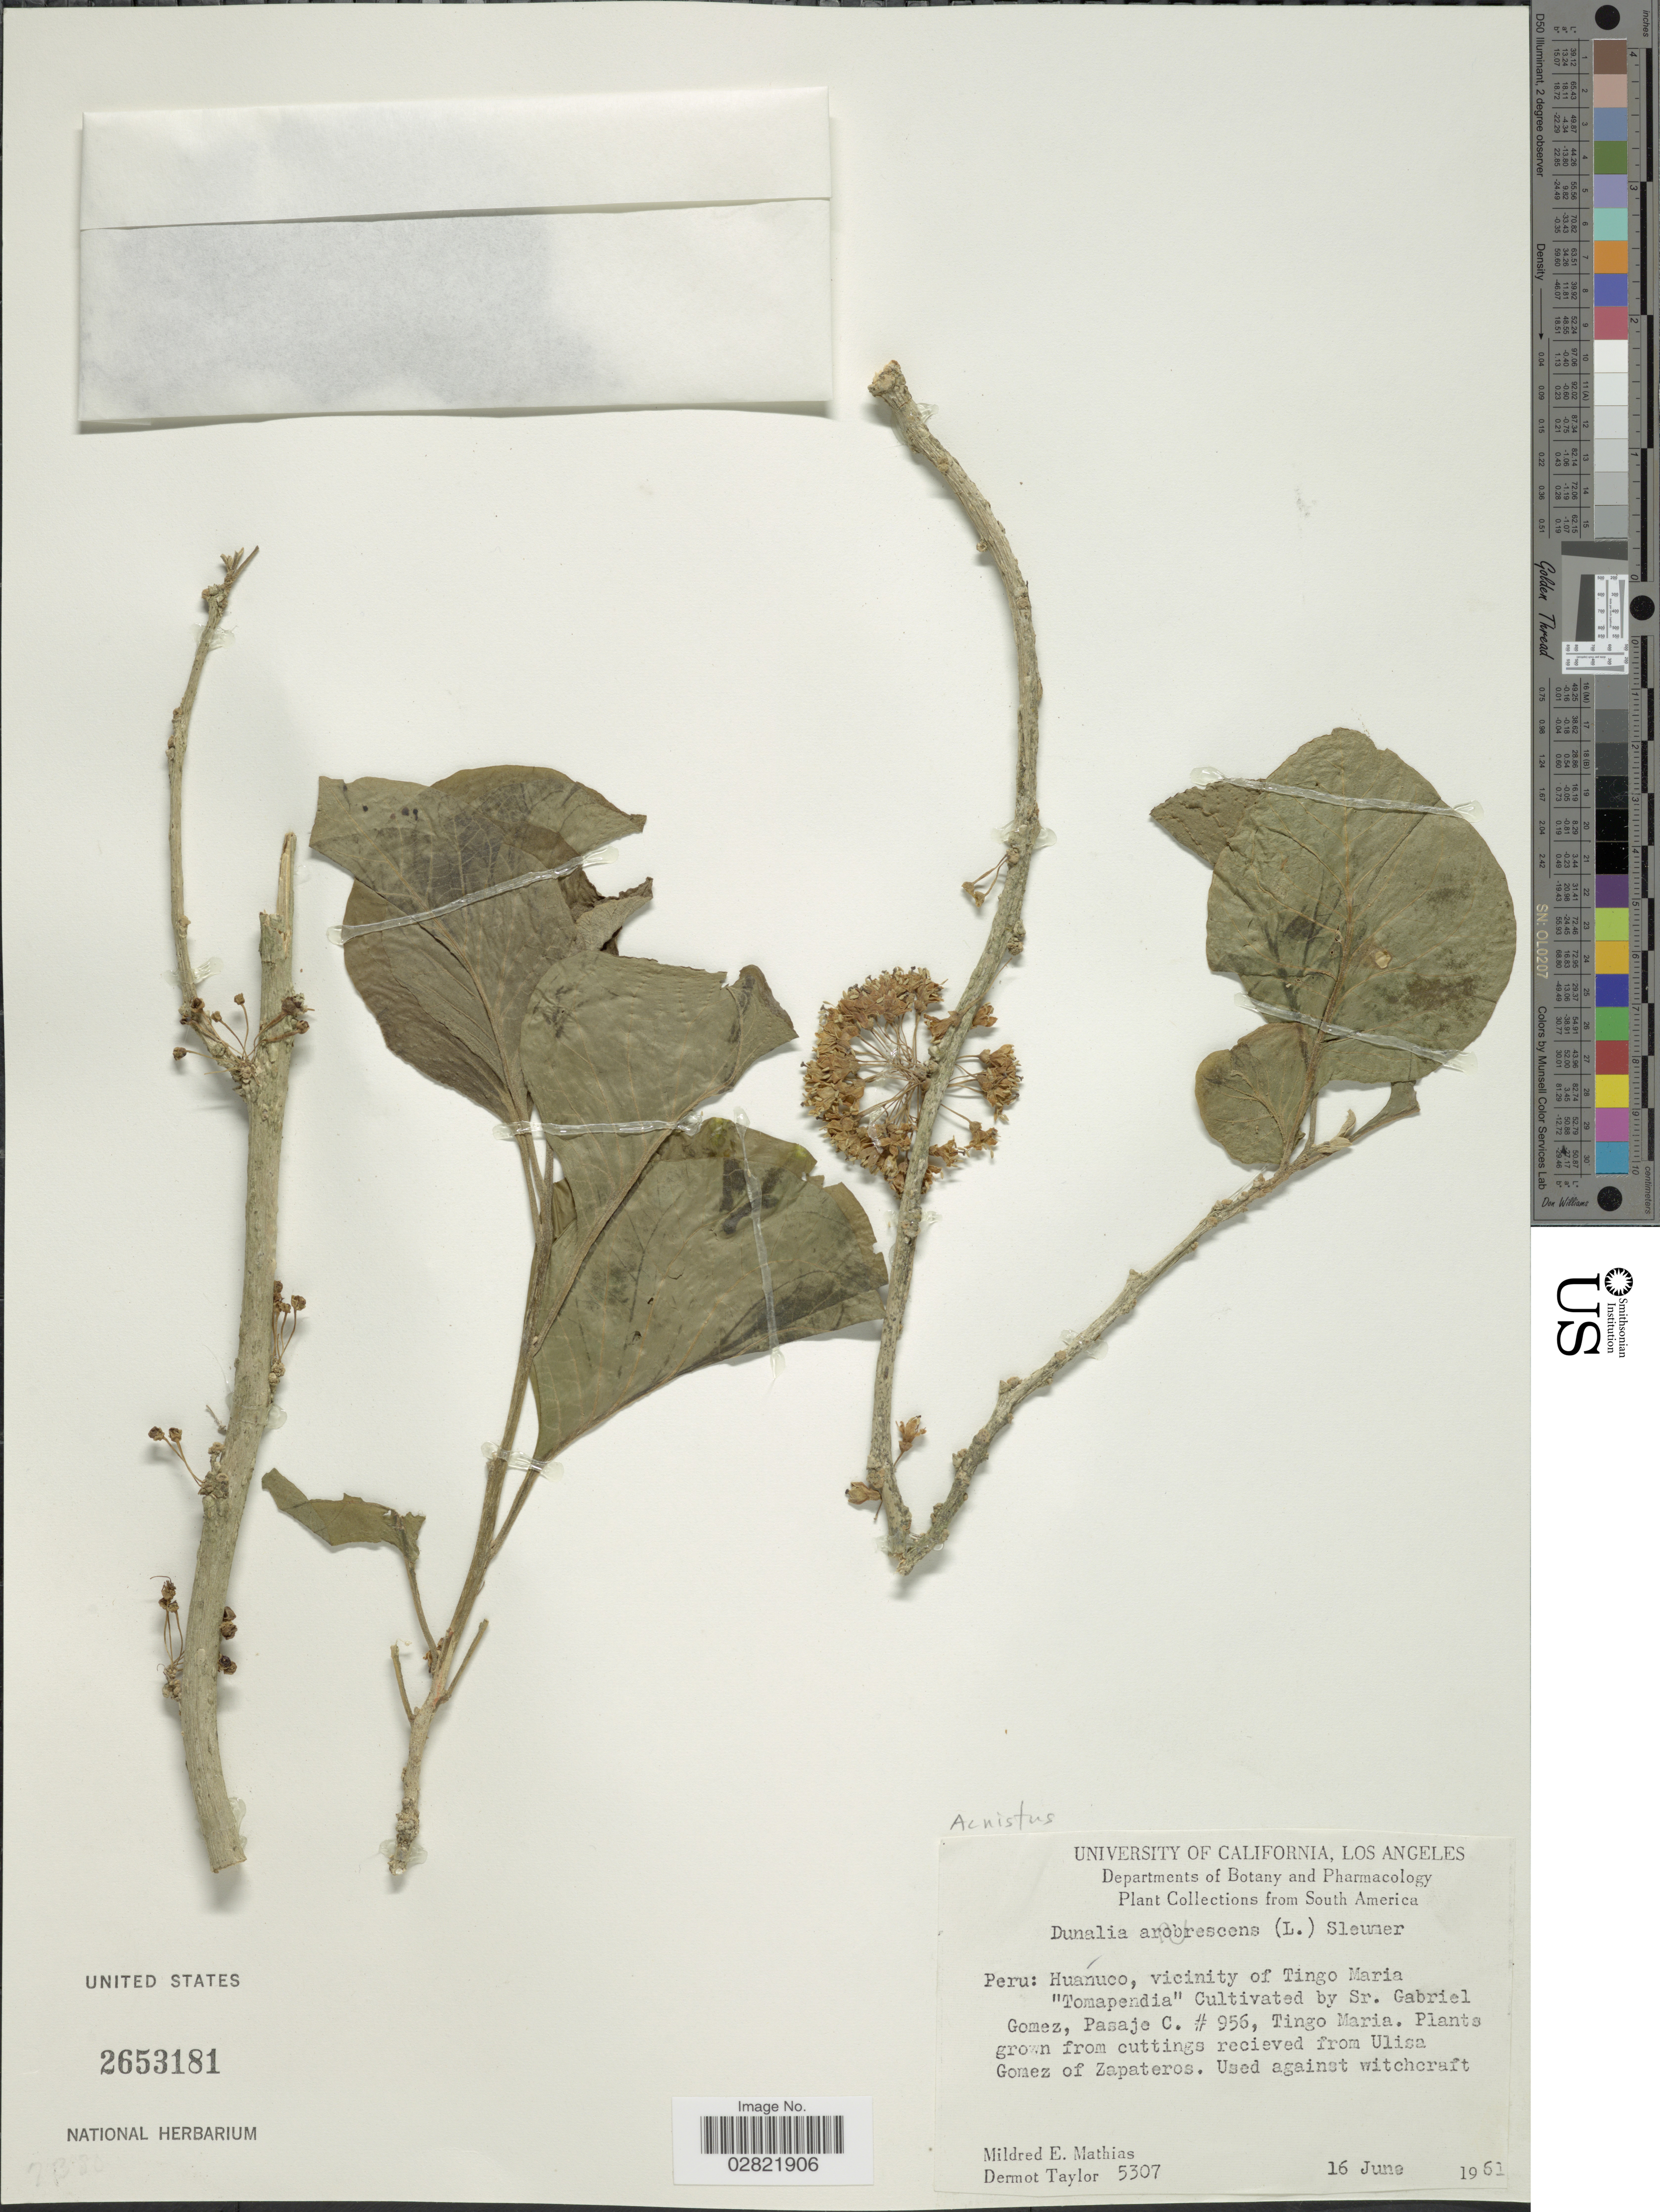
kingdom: Plantae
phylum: Tracheophyta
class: Magnoliopsida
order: Solanales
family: Solanaceae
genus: Acnistus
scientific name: Acnistus arborescens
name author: (L.) Schltdl.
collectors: M. E. Mathias & D. Taylor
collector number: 5307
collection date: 1961-06-16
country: Peru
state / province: Huánuco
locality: Vicinity of Tingo Maria "Tomapendia" Cultivated by Sr. Gabriel Gomez, Pasaje C. #956, Tingo Maria.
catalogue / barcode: US 2653181